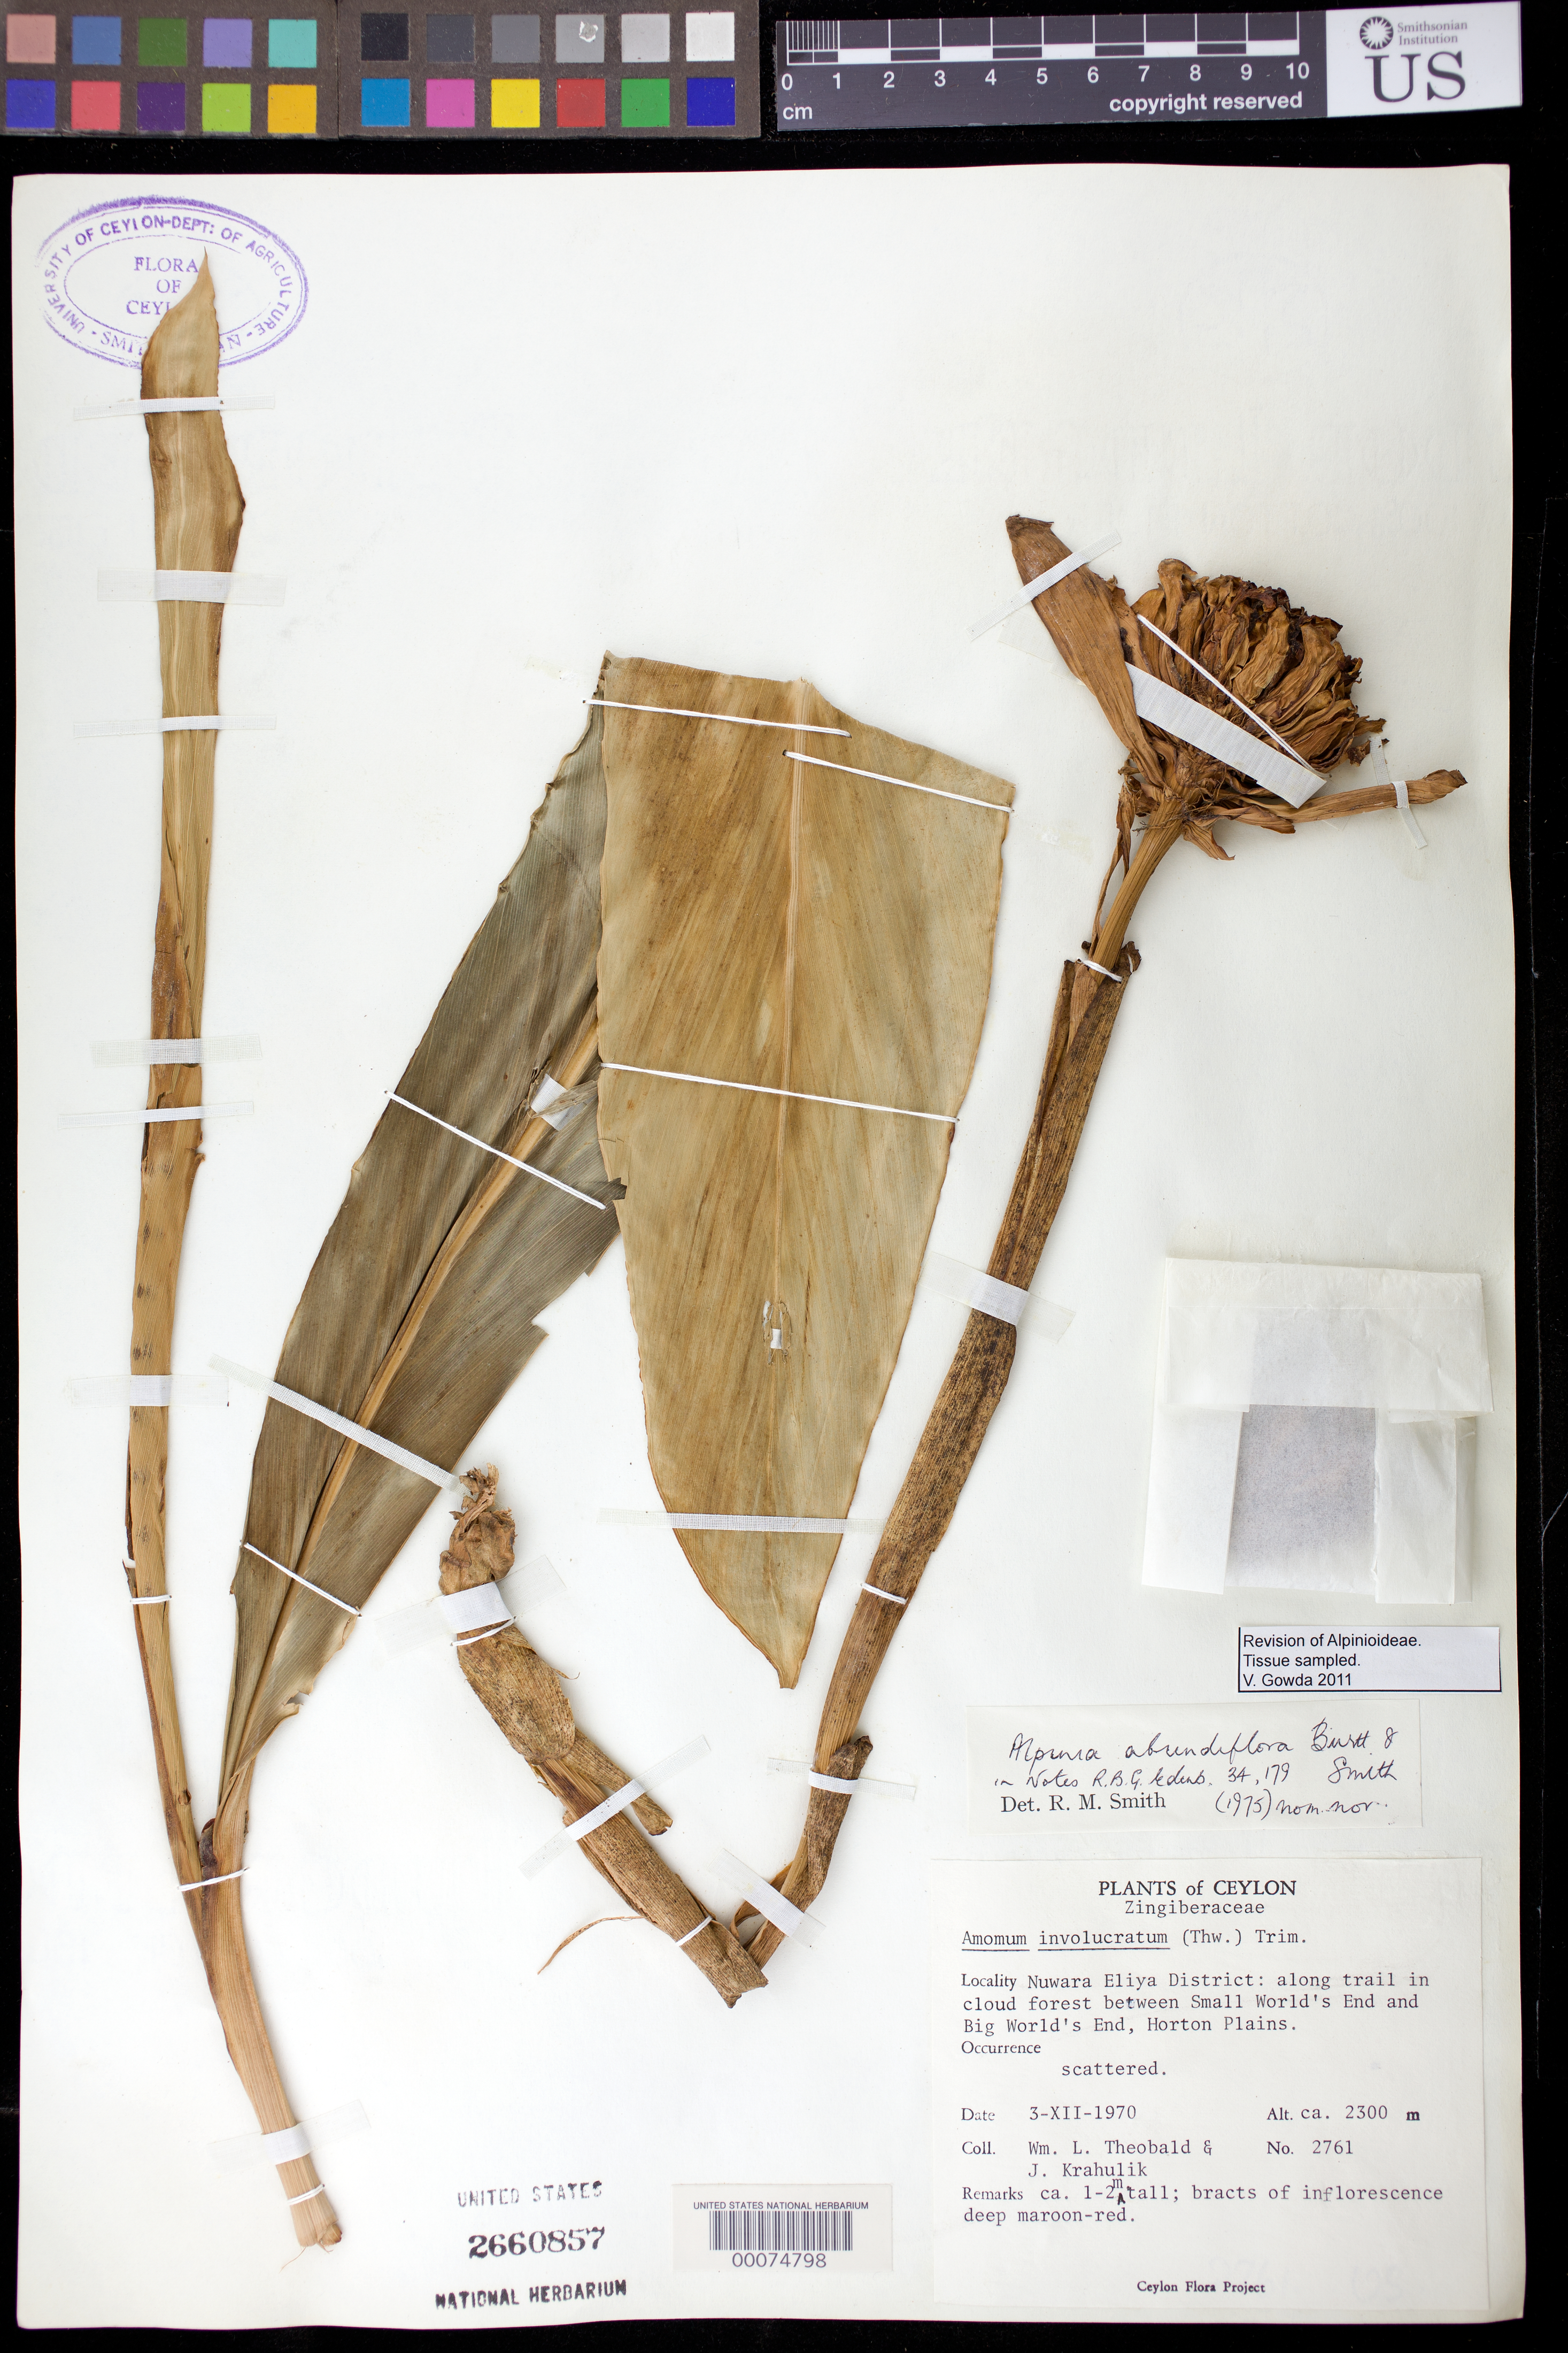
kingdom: Plantae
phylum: Tracheophyta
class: Liliopsida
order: Zingiberales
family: Zingiberaceae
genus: Alpinia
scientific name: Alpinia abundiflora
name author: Burtt & R.M. Sm.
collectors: W. Theobald & J. Krahulik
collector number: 2761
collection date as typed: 03 Dec 1970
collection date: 1970-12-03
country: Sri Lanka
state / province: Central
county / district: Nuwara Eliya Dist.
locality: Along trail in cloud forest between small world's end and big world's end, horton plains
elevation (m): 2300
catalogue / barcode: US 2660857